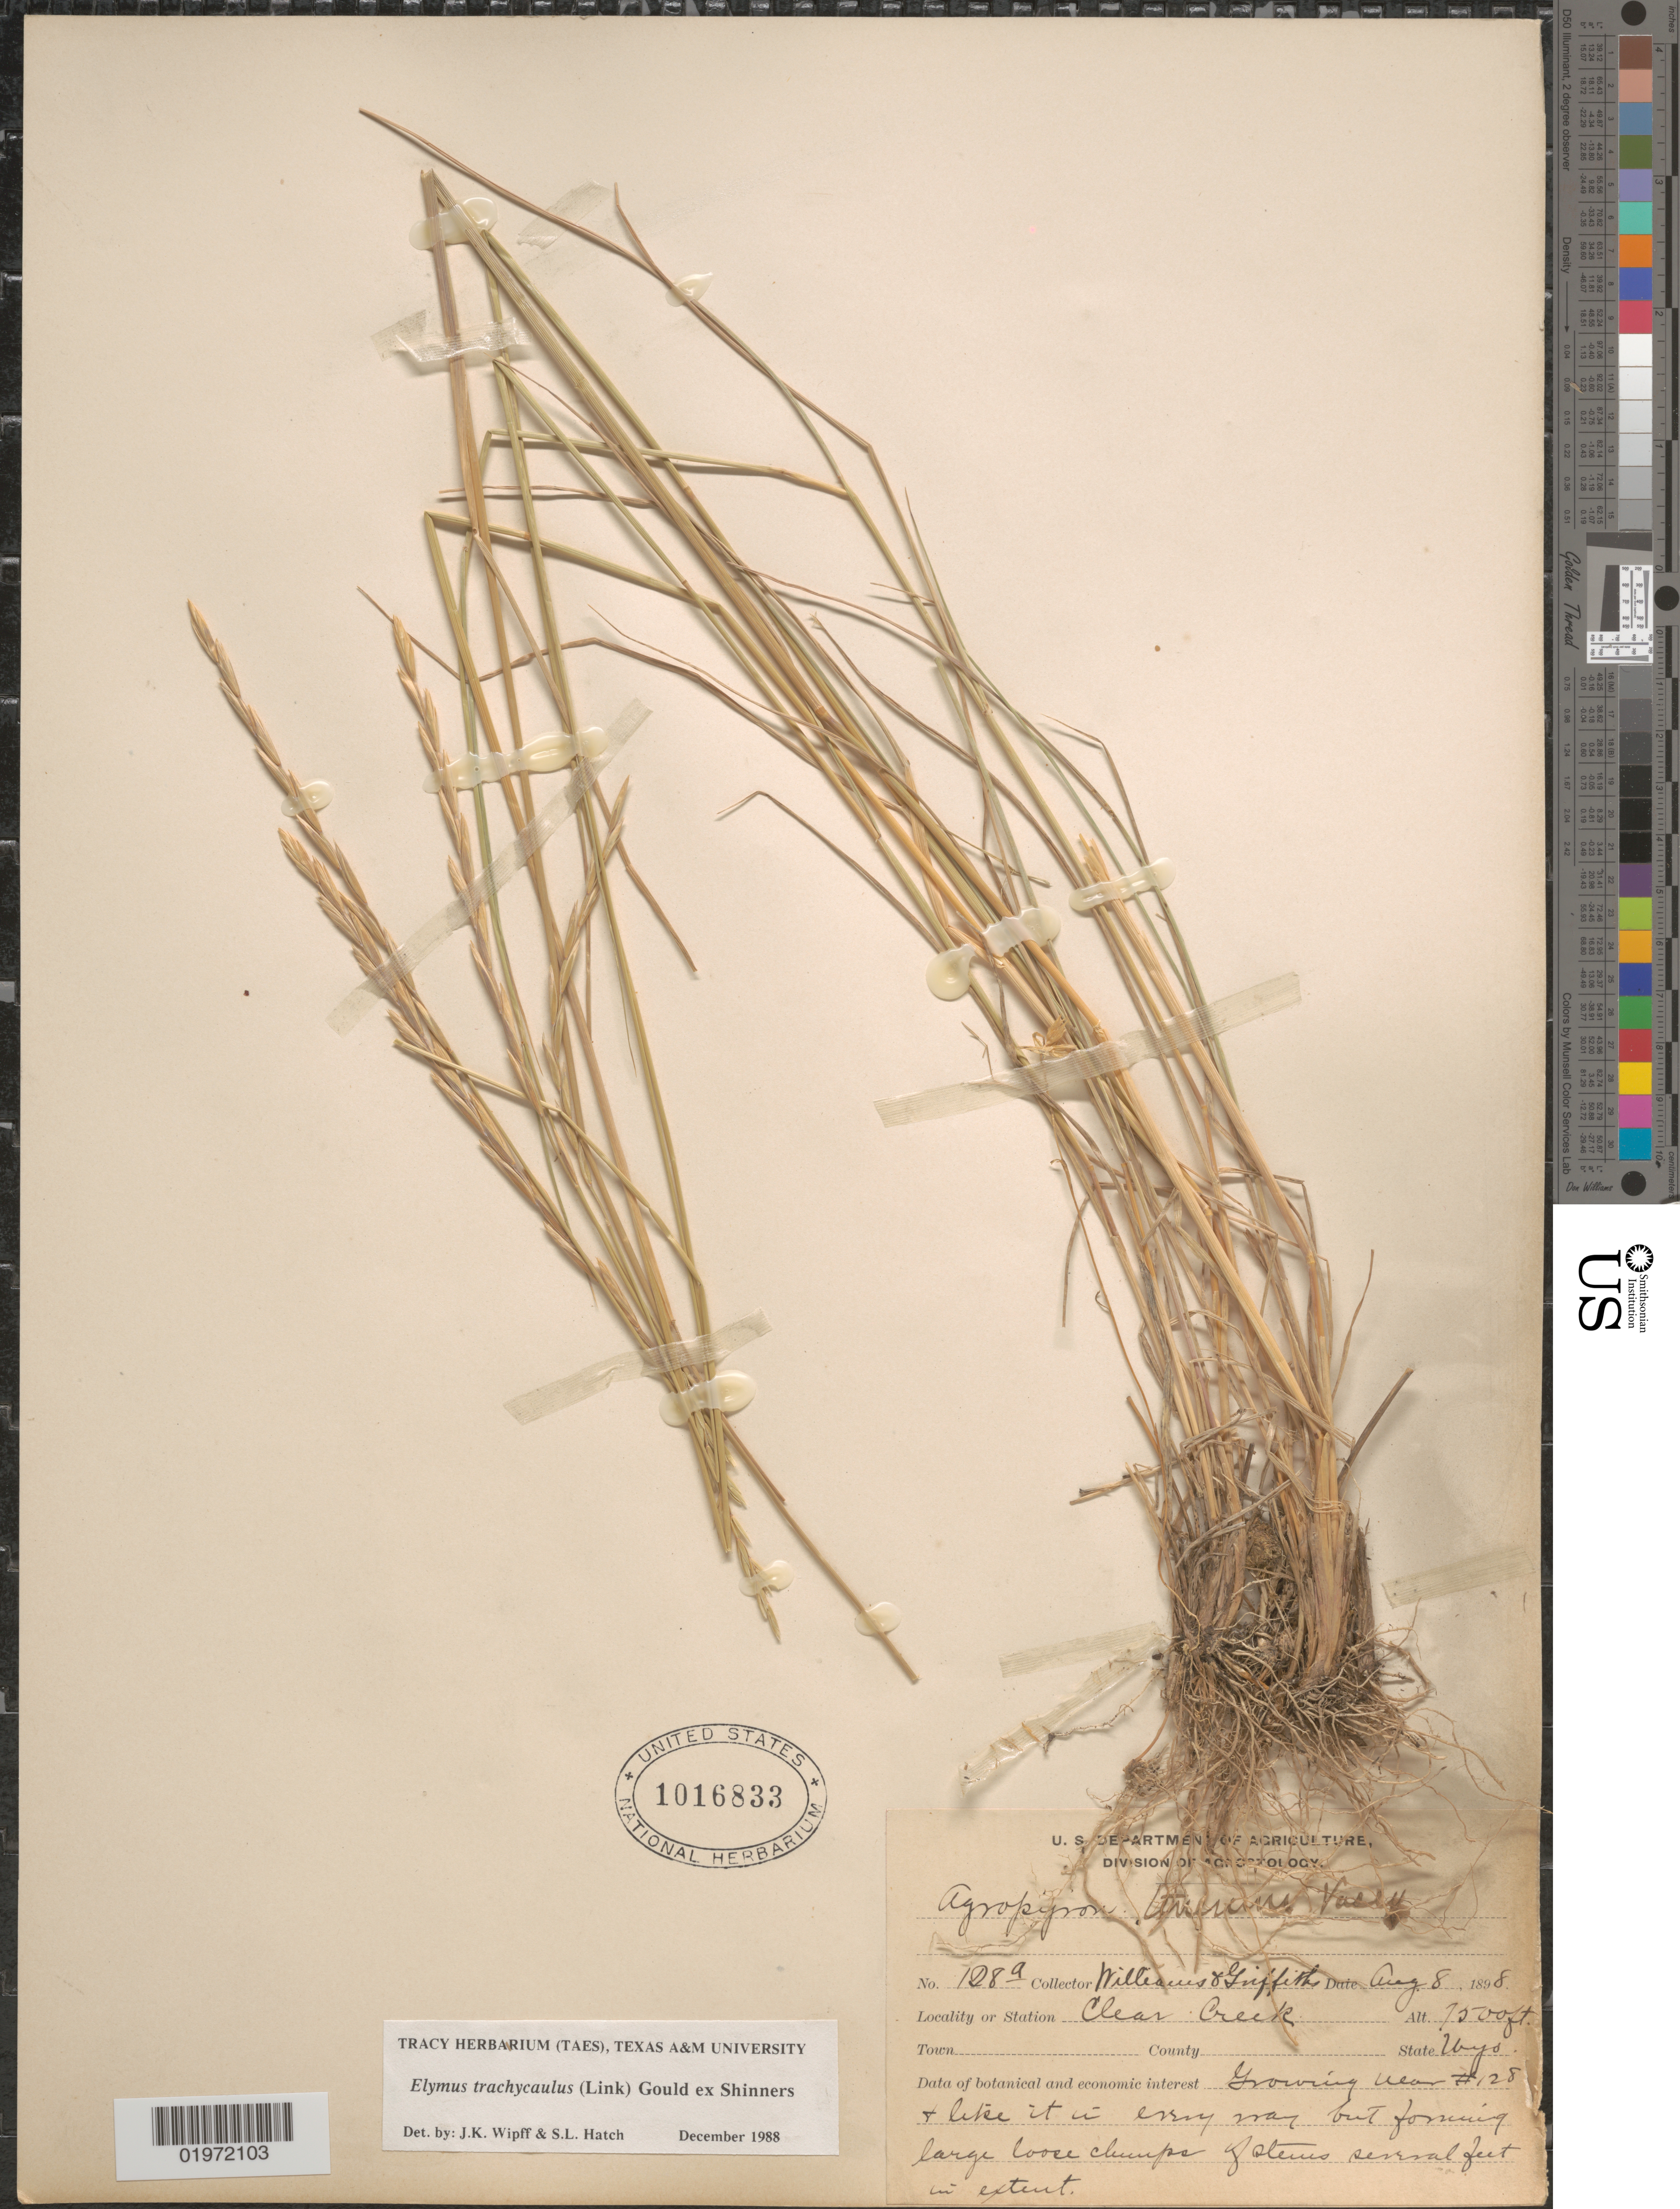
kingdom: Plantae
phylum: Tracheophyta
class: Liliopsida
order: Poales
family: Poaceae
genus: Elymus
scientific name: Elymus trachycaulus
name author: (Link) Gould ex Shinners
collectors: -- Williams & -- Griffiths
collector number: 128a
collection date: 1898-08-08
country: United States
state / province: Wyoming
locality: Clear Creek.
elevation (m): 2286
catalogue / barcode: US 1016833